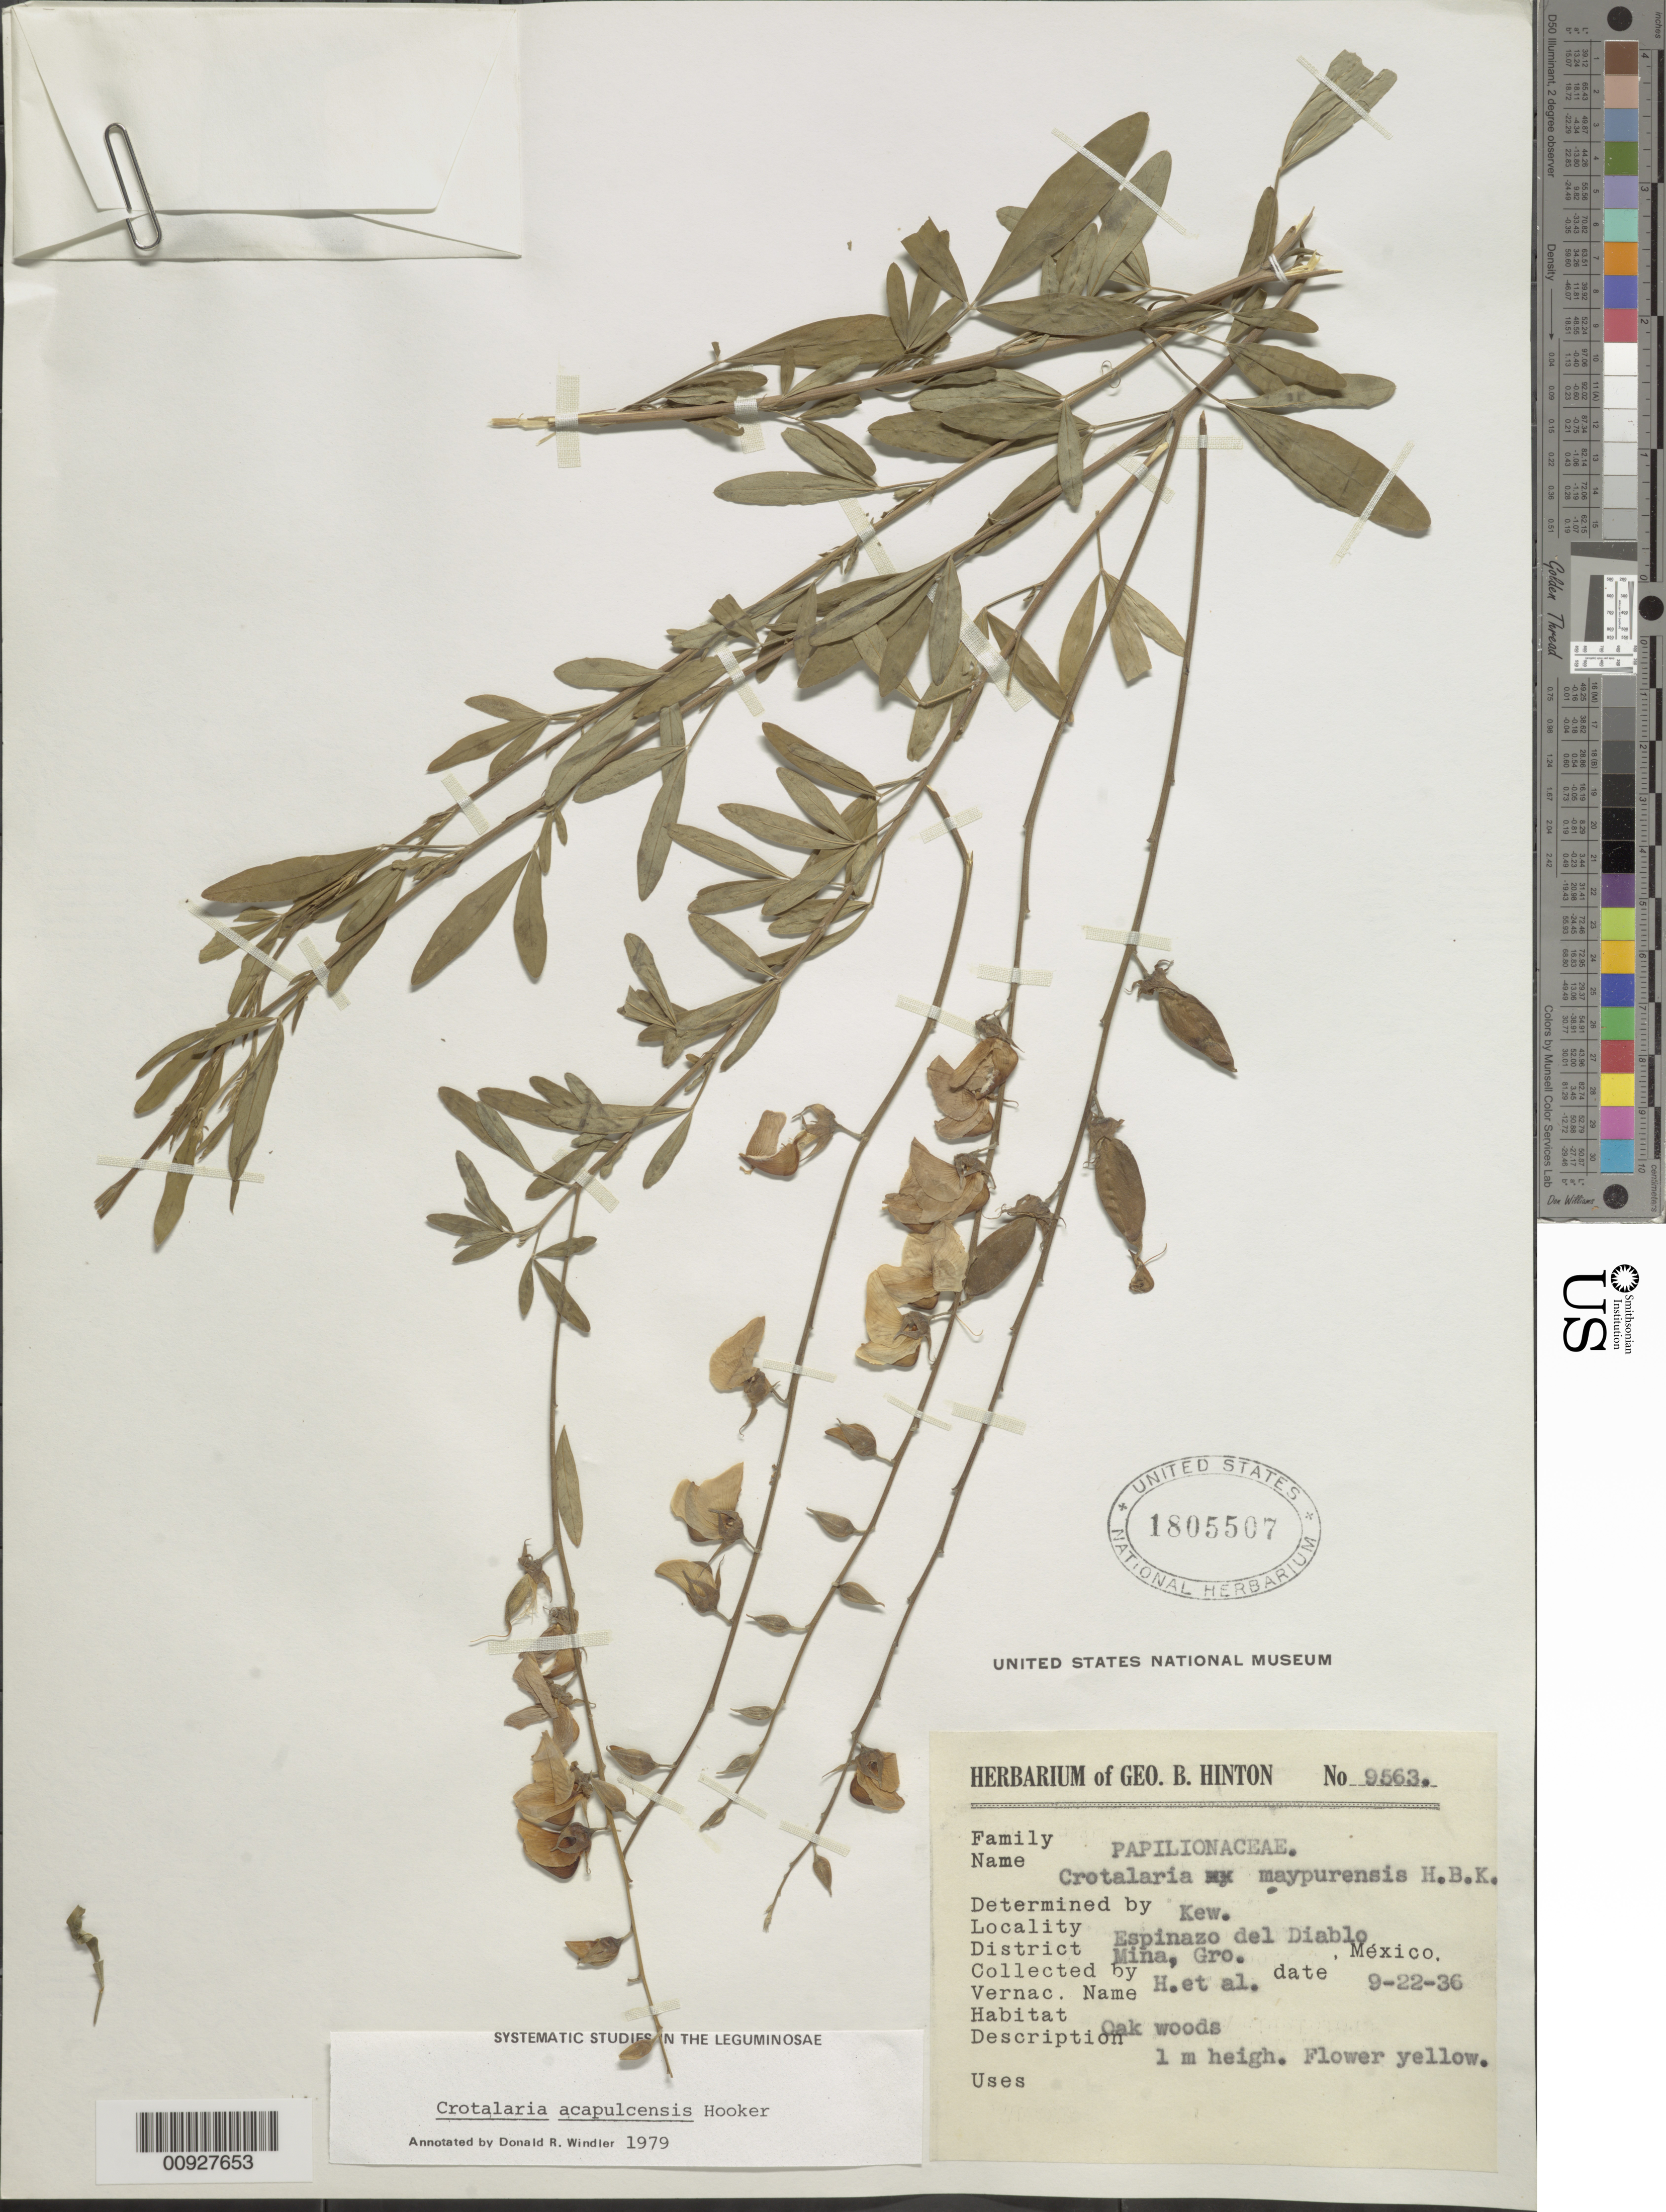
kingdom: Plantae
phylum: Tracheophyta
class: Magnoliopsida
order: Fabales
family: Fabaceae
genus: Crotalaria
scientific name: Crotalaria acapulcensis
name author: Hook. & Arn.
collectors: G. B. Hinton & et al.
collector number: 9563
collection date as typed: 22 Sep 1936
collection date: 1936-09-22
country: Mexico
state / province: Guerrero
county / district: Mina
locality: Espinazo del Diablo, District Mina, Gro.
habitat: Oak woods.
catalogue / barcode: US 1805507